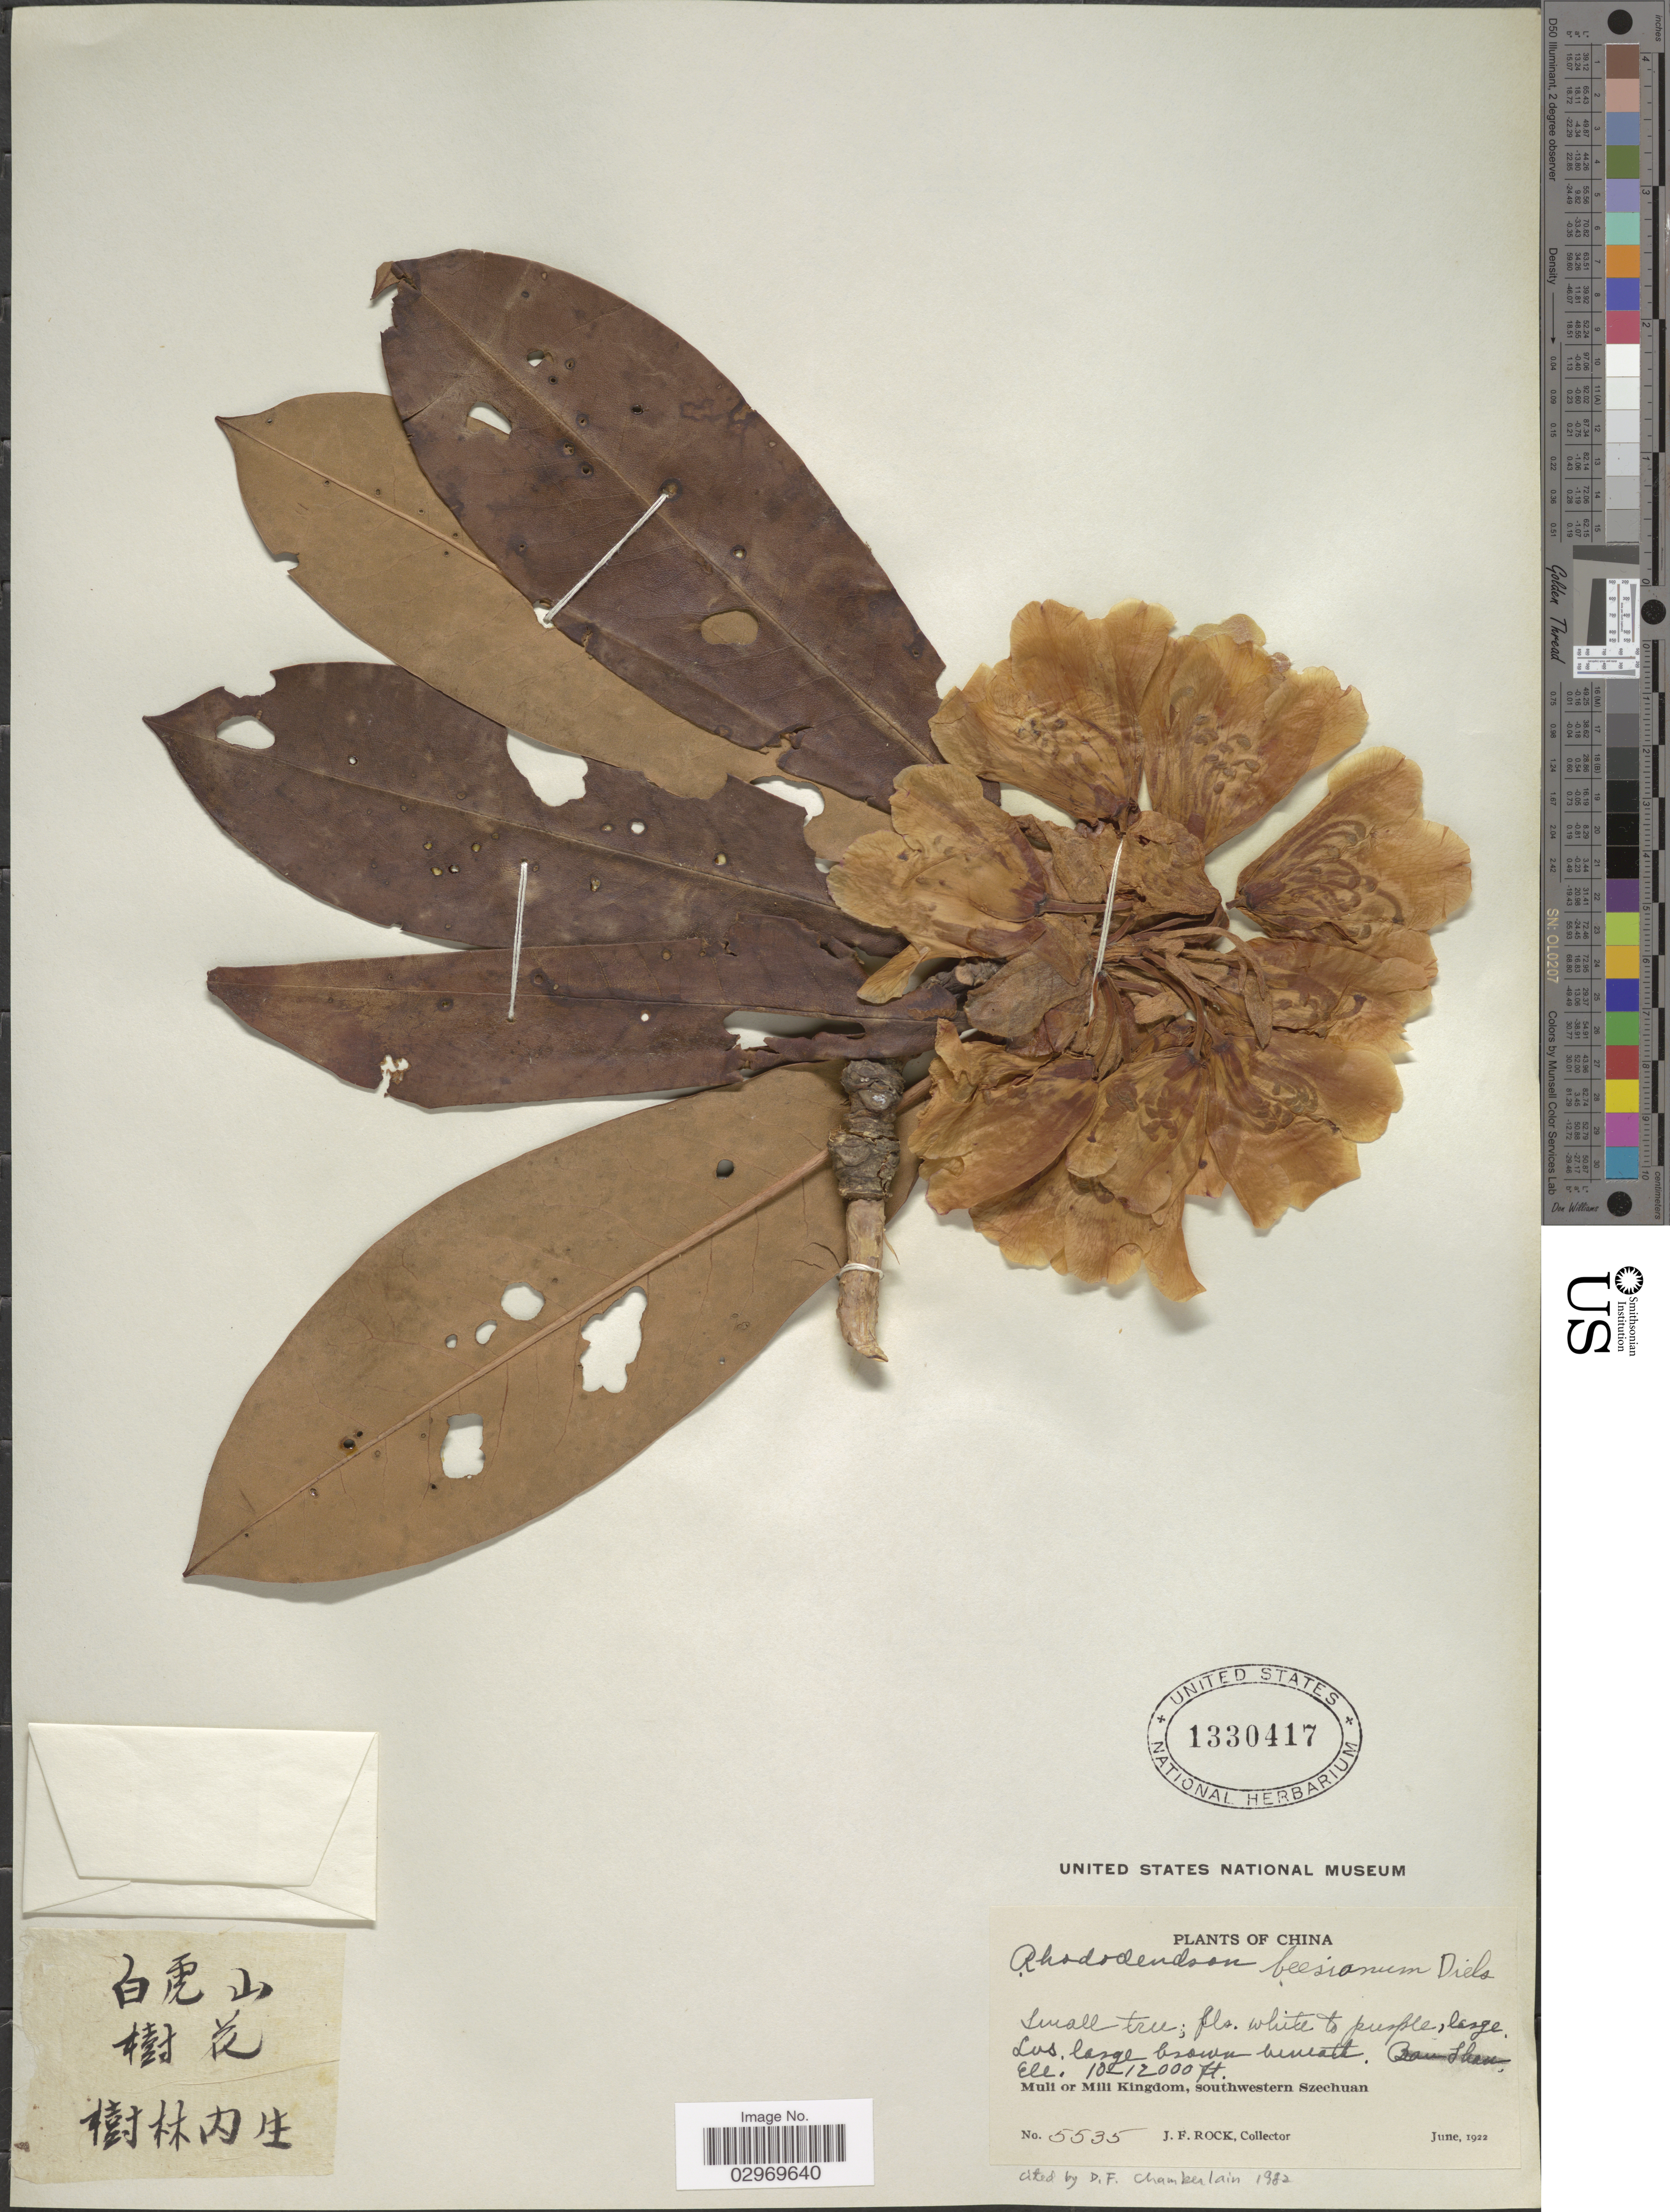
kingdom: Plantae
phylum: Tracheophyta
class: Magnoliopsida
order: Ericales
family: Ericaceae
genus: Rhododendron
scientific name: Rhododendron beesianum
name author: Diels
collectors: J. Rock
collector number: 5535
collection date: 1922-06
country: China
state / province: Sichuan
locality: Muli or Mili Kingdom, southwestern Szechuan.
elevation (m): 3048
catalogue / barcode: US 1330417